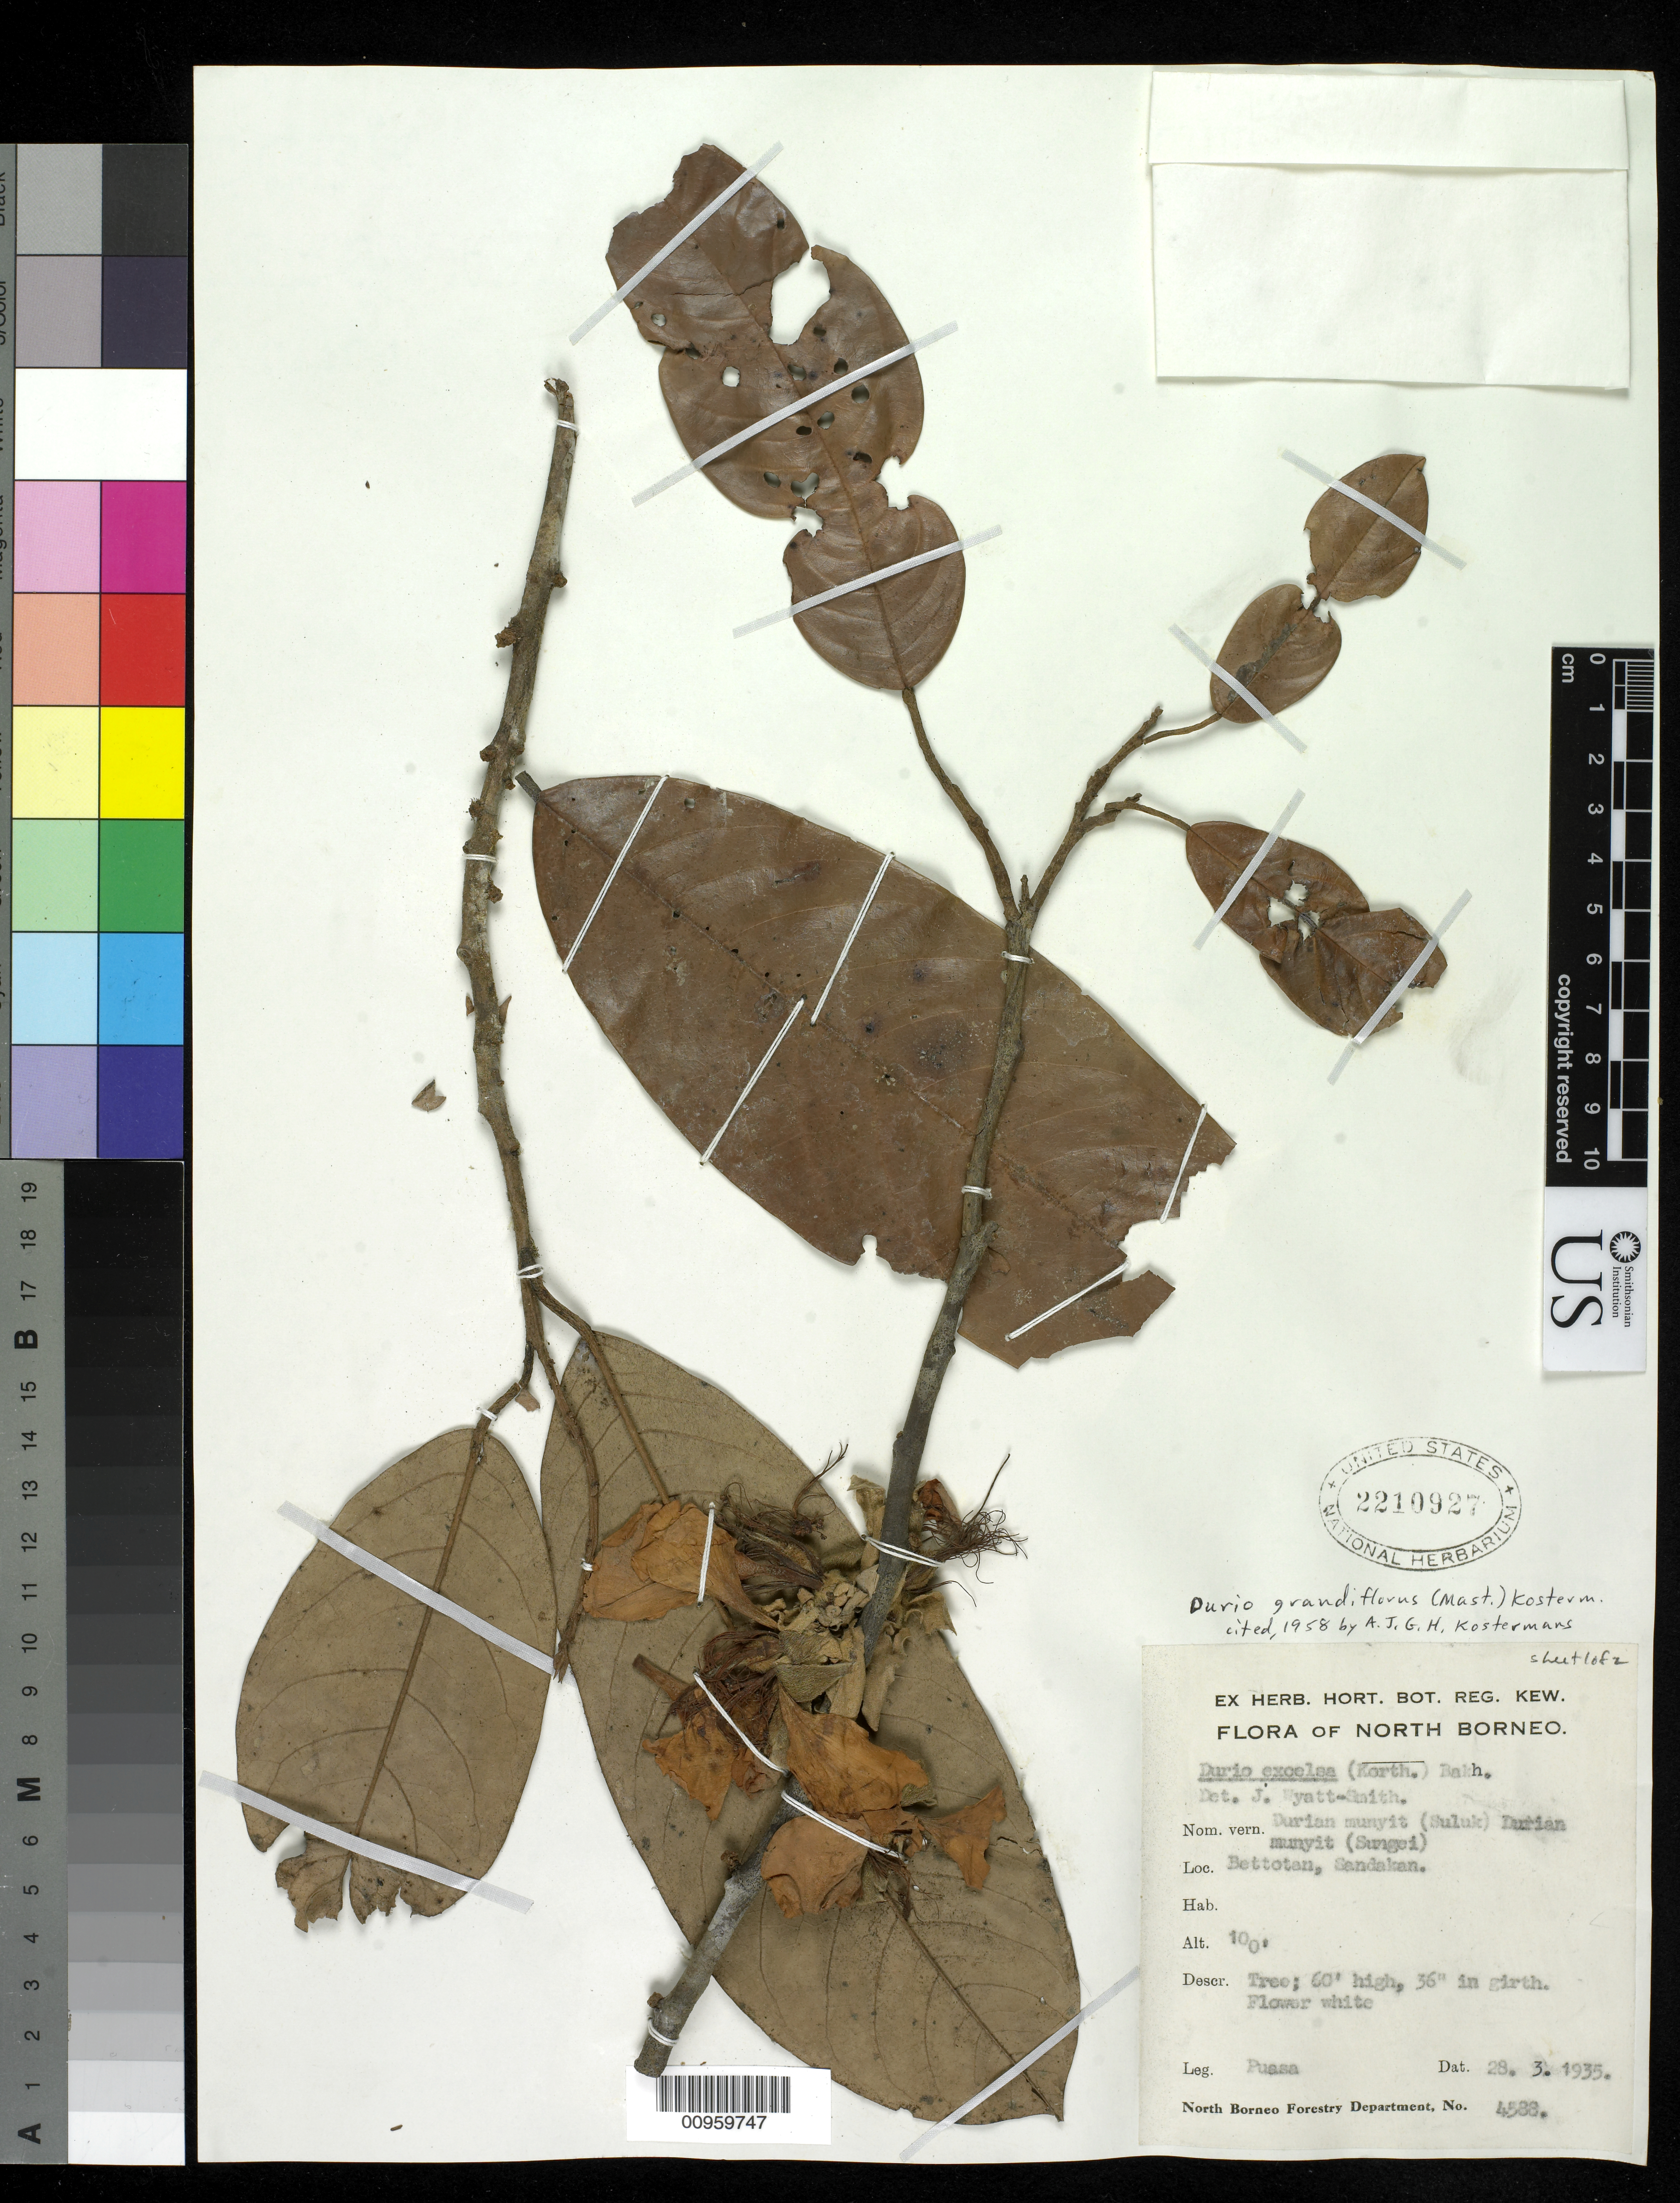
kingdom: Plantae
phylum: Tracheophyta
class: Magnoliopsida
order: Malvales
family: Malvaceae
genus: Boschia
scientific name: Boschia grandiflora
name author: Mast.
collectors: M. Puasa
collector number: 4588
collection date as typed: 28 Mar 1935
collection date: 1935-03-28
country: Malaysia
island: Borneo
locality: Bettotan, Sandakan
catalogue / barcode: US 2210927